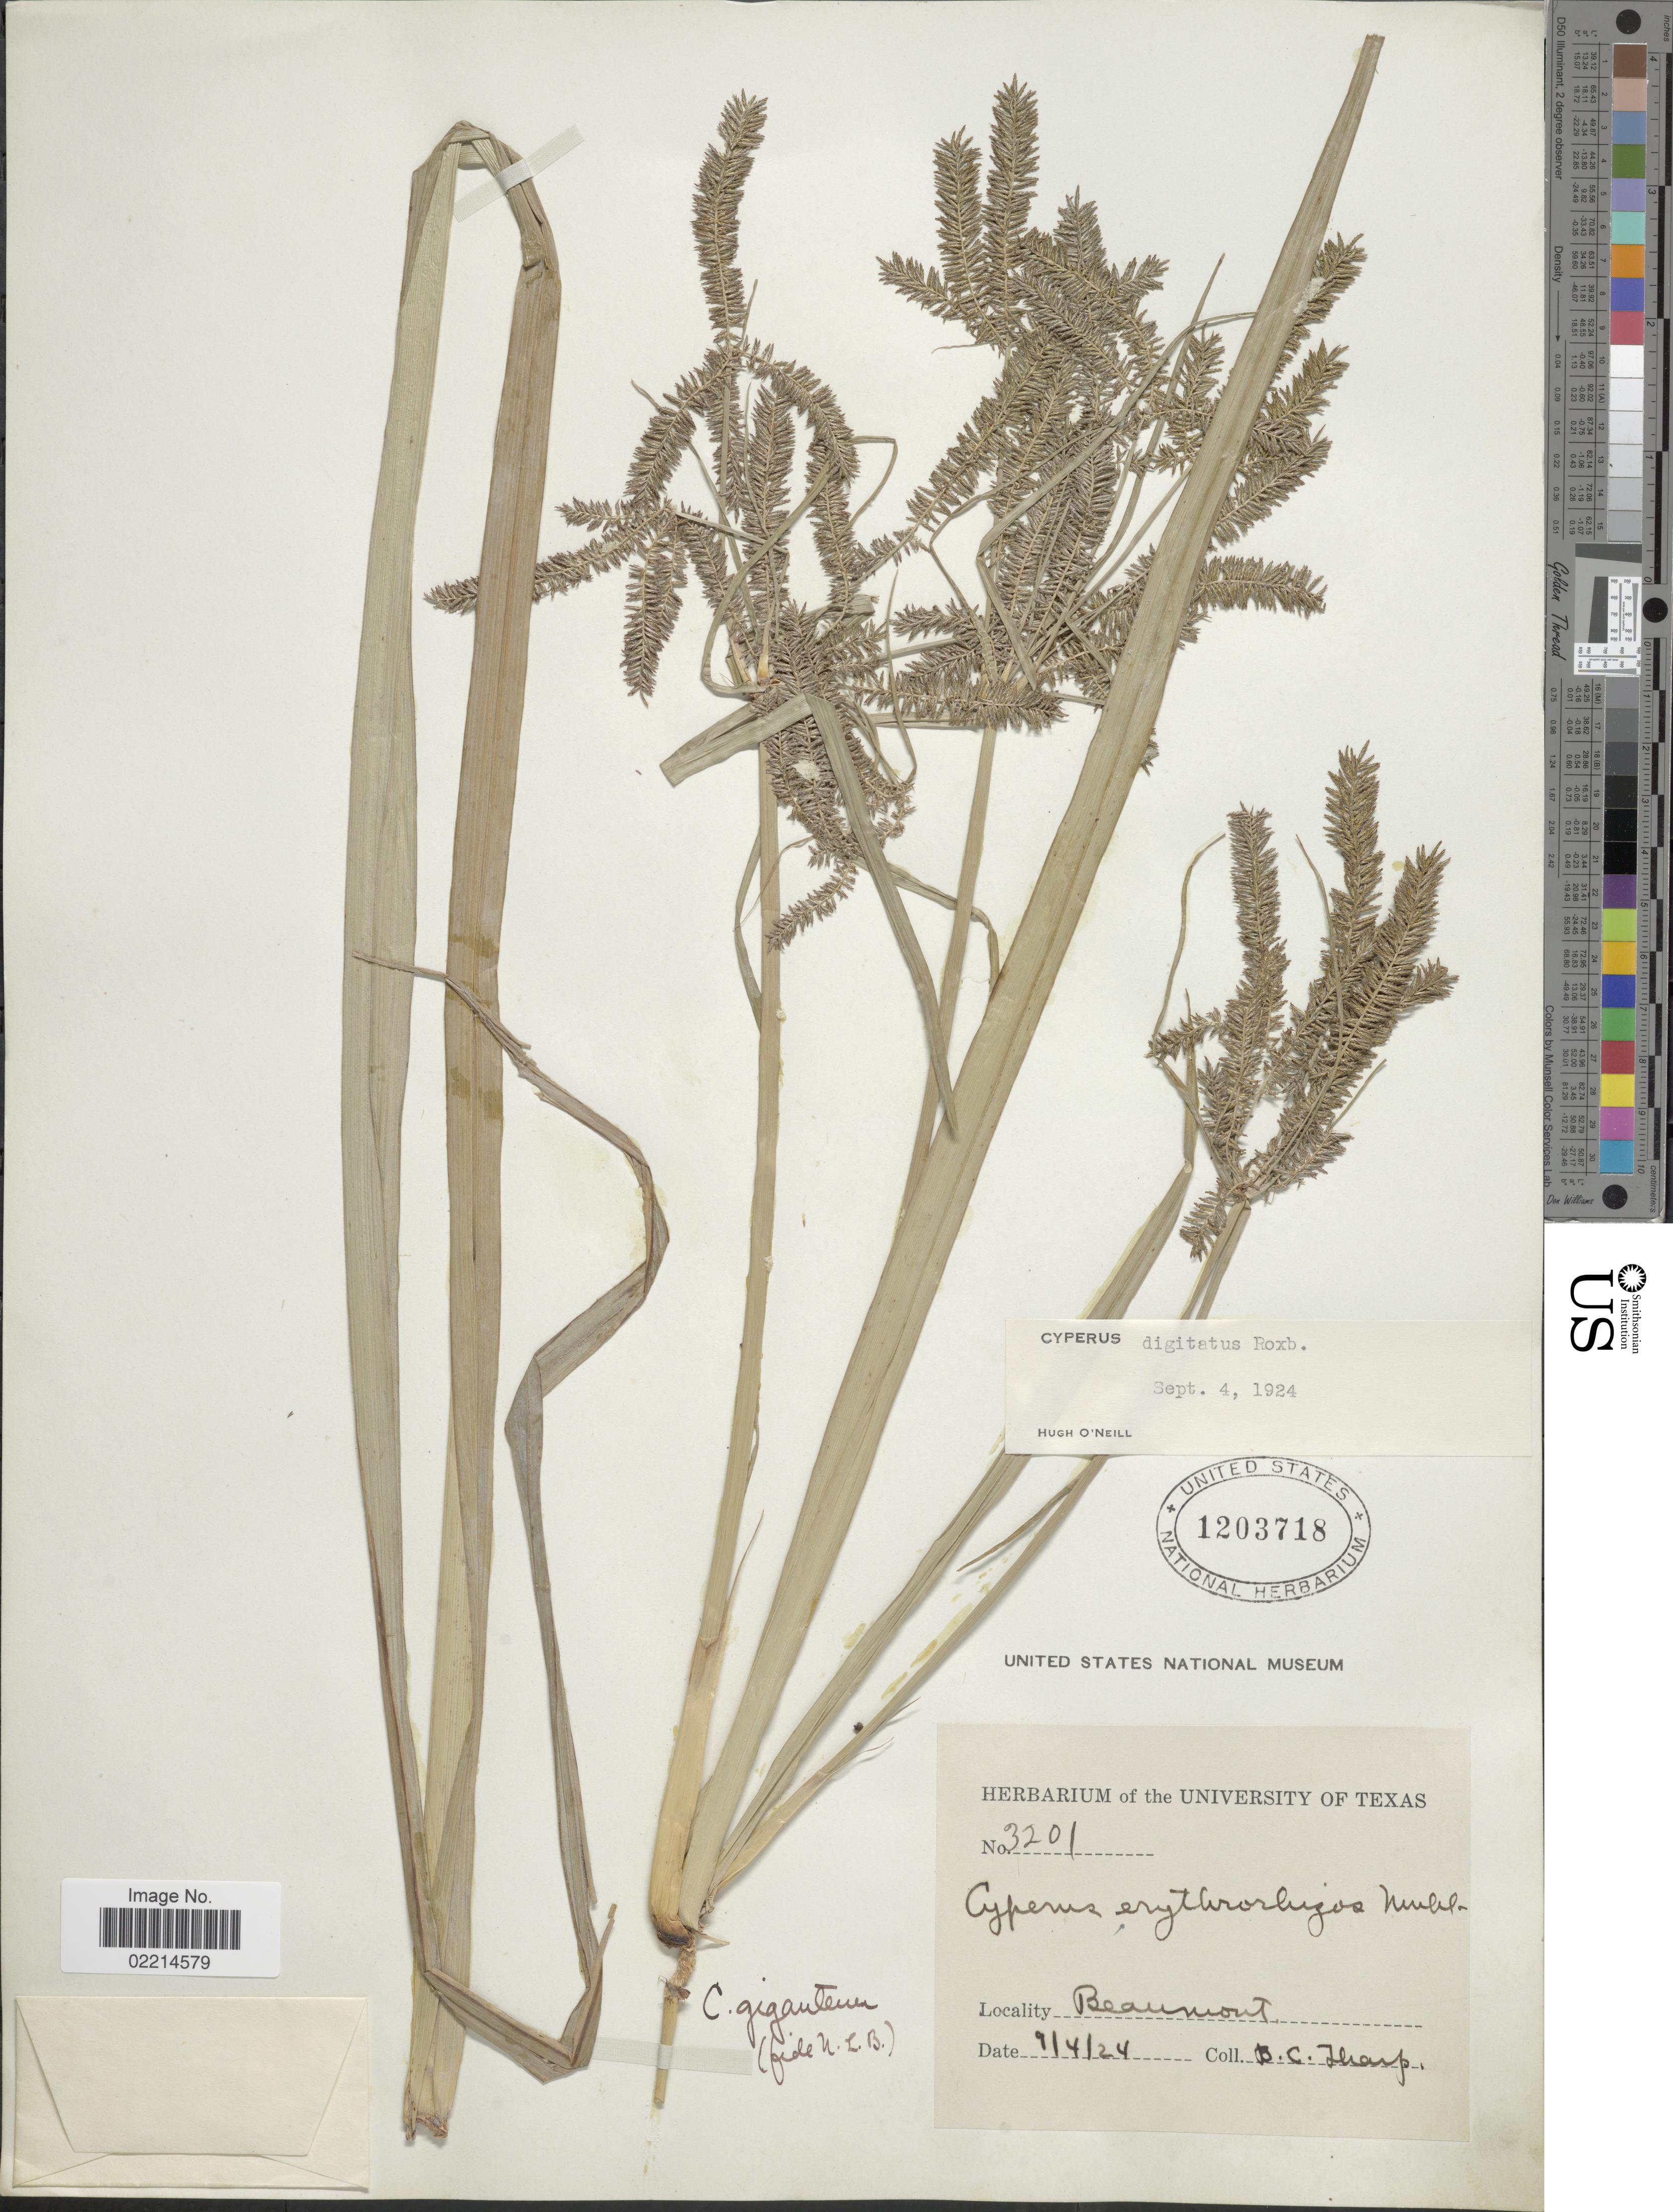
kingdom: Plantae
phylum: Tracheophyta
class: Liliopsida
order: Poales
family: Cyperaceae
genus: Cyperus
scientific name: Cyperus digitatus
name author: Roxb.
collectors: B. C. Tharp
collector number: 3201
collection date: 1924-09-04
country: United States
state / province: Texas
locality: Beaumont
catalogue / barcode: US 1203718